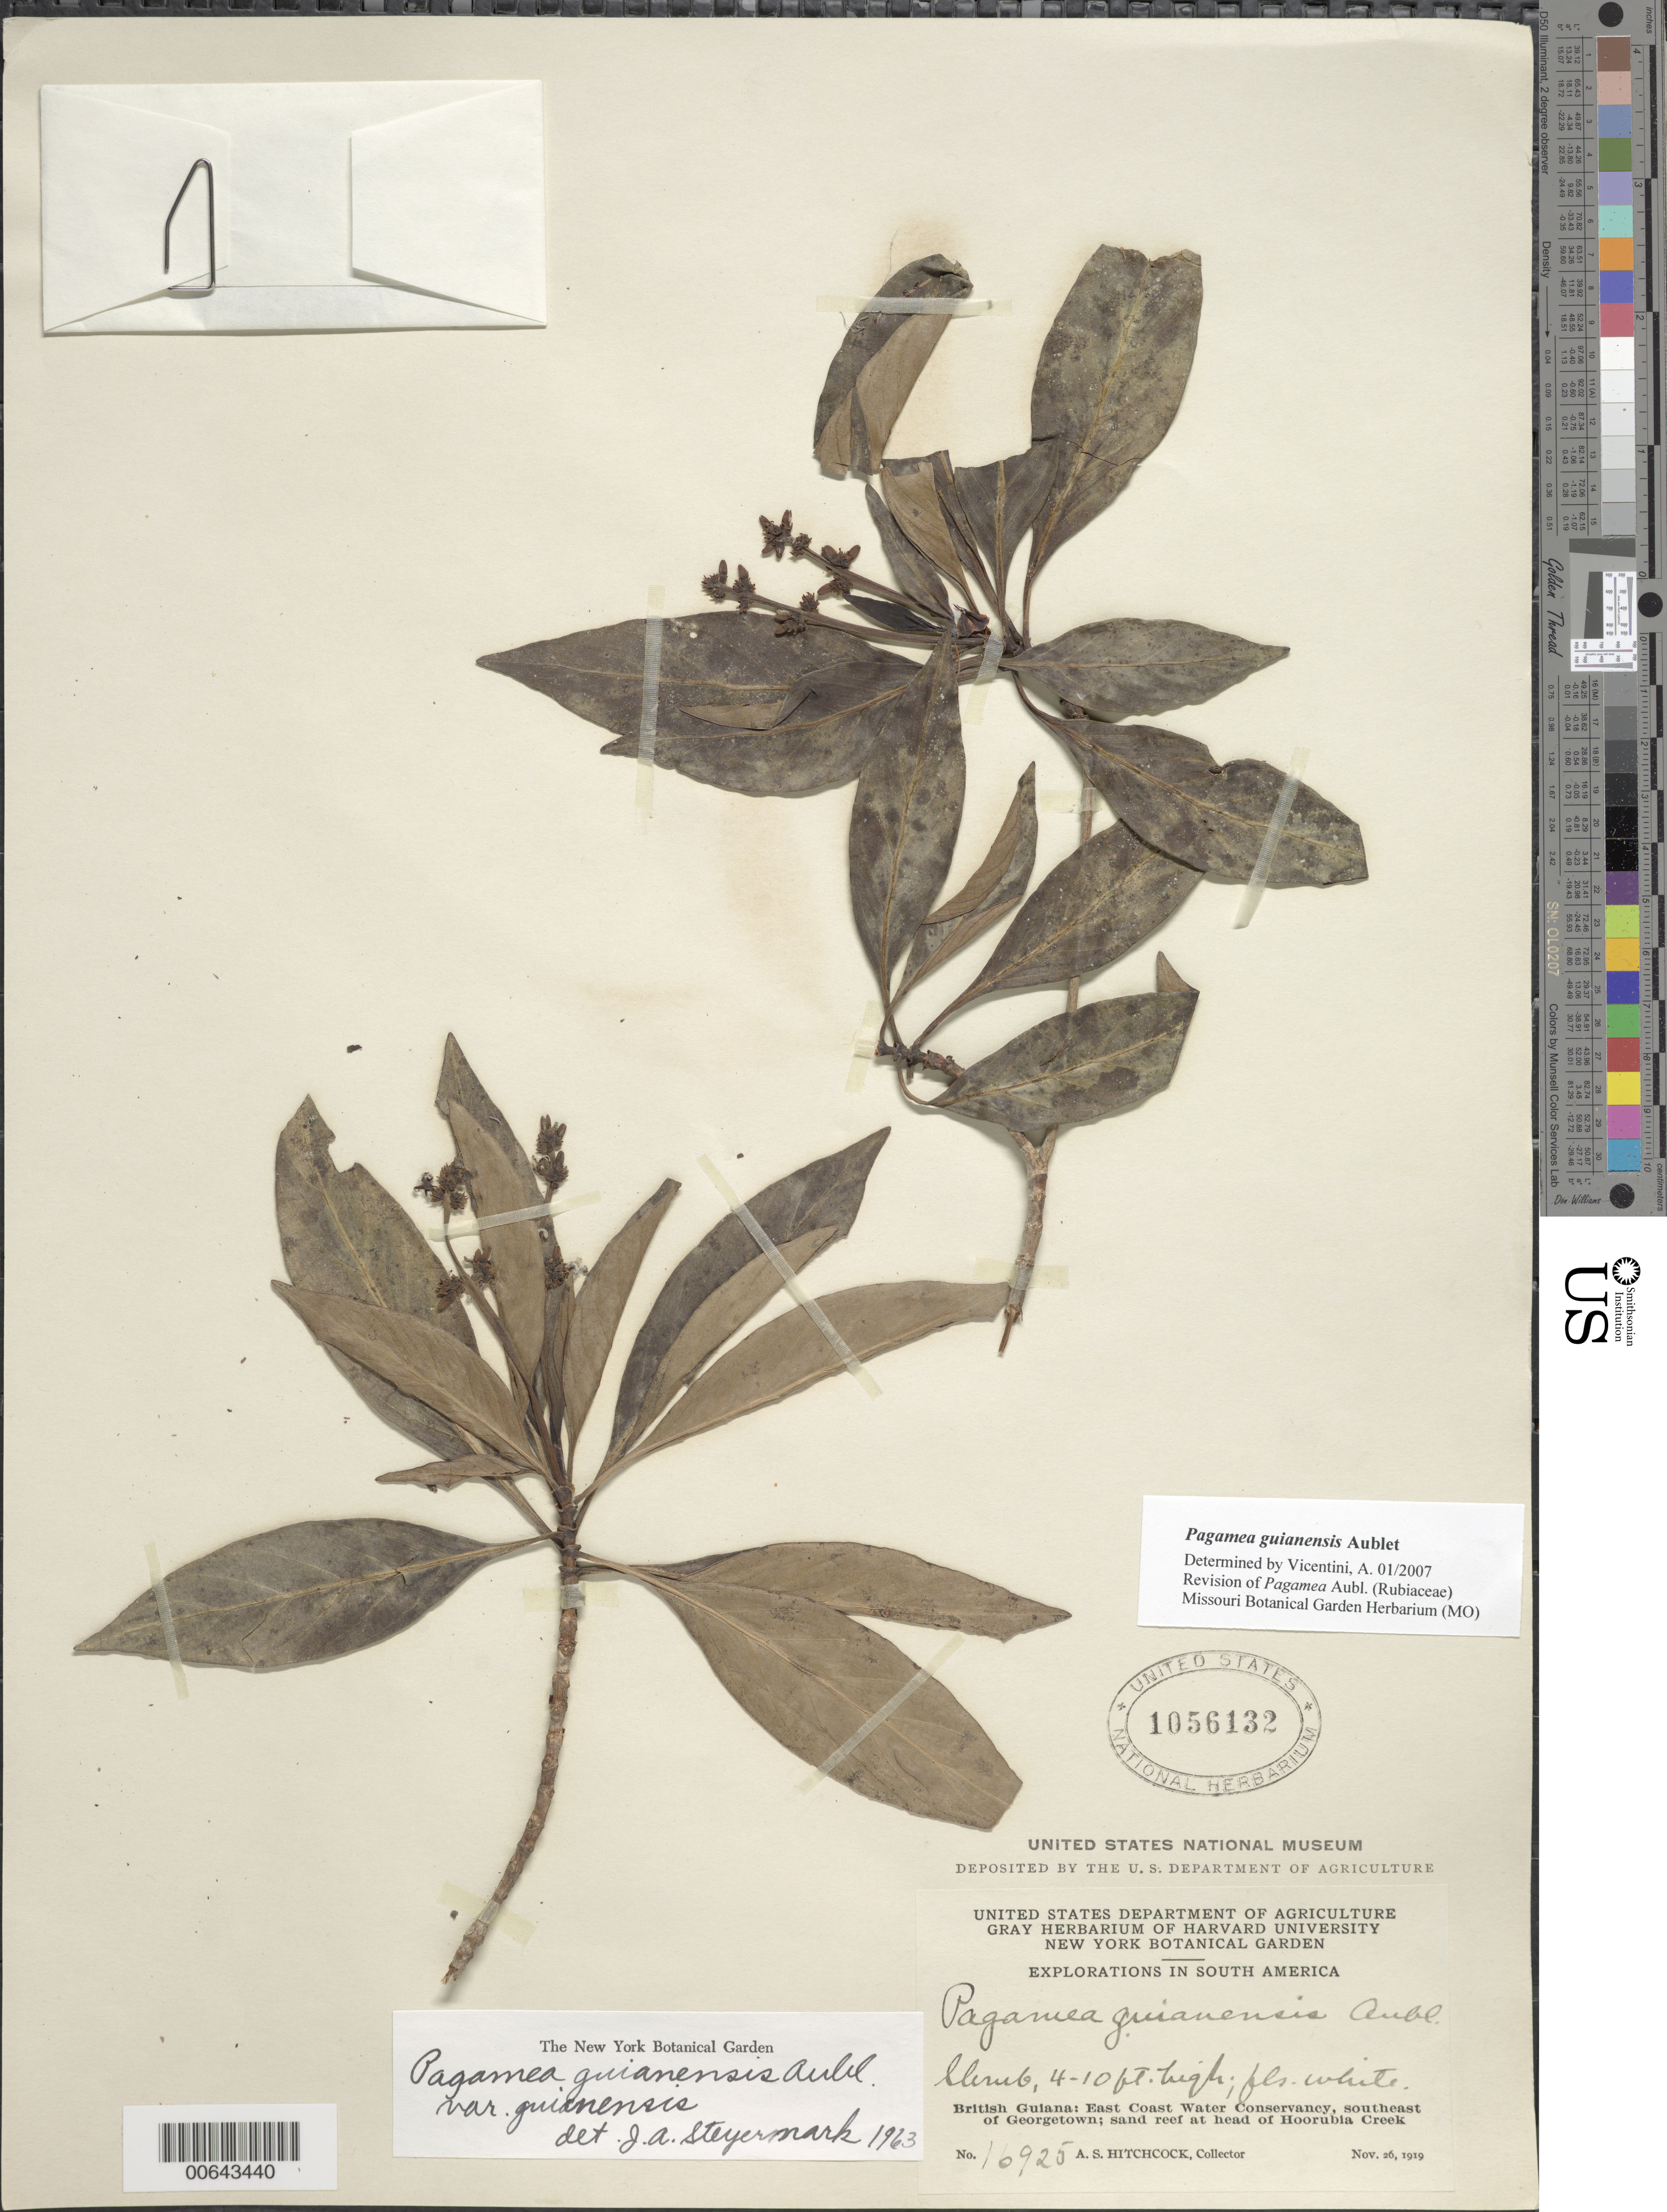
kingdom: Plantae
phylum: Tracheophyta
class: Magnoliopsida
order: Gentianales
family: Rubiaceae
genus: Pagamea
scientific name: Pagamea guianensis var. guianensis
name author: Aubl.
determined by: Steyermark, Julian A., (VEN)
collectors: A. S. Hitchcock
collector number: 16925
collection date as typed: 26-Nov-19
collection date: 1919-11-26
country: Guyana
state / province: Demerara-Mahaica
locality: Hoorubea Creek, head of, SE of Georgetown, East Coast Water Conservancy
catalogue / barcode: US 1056132